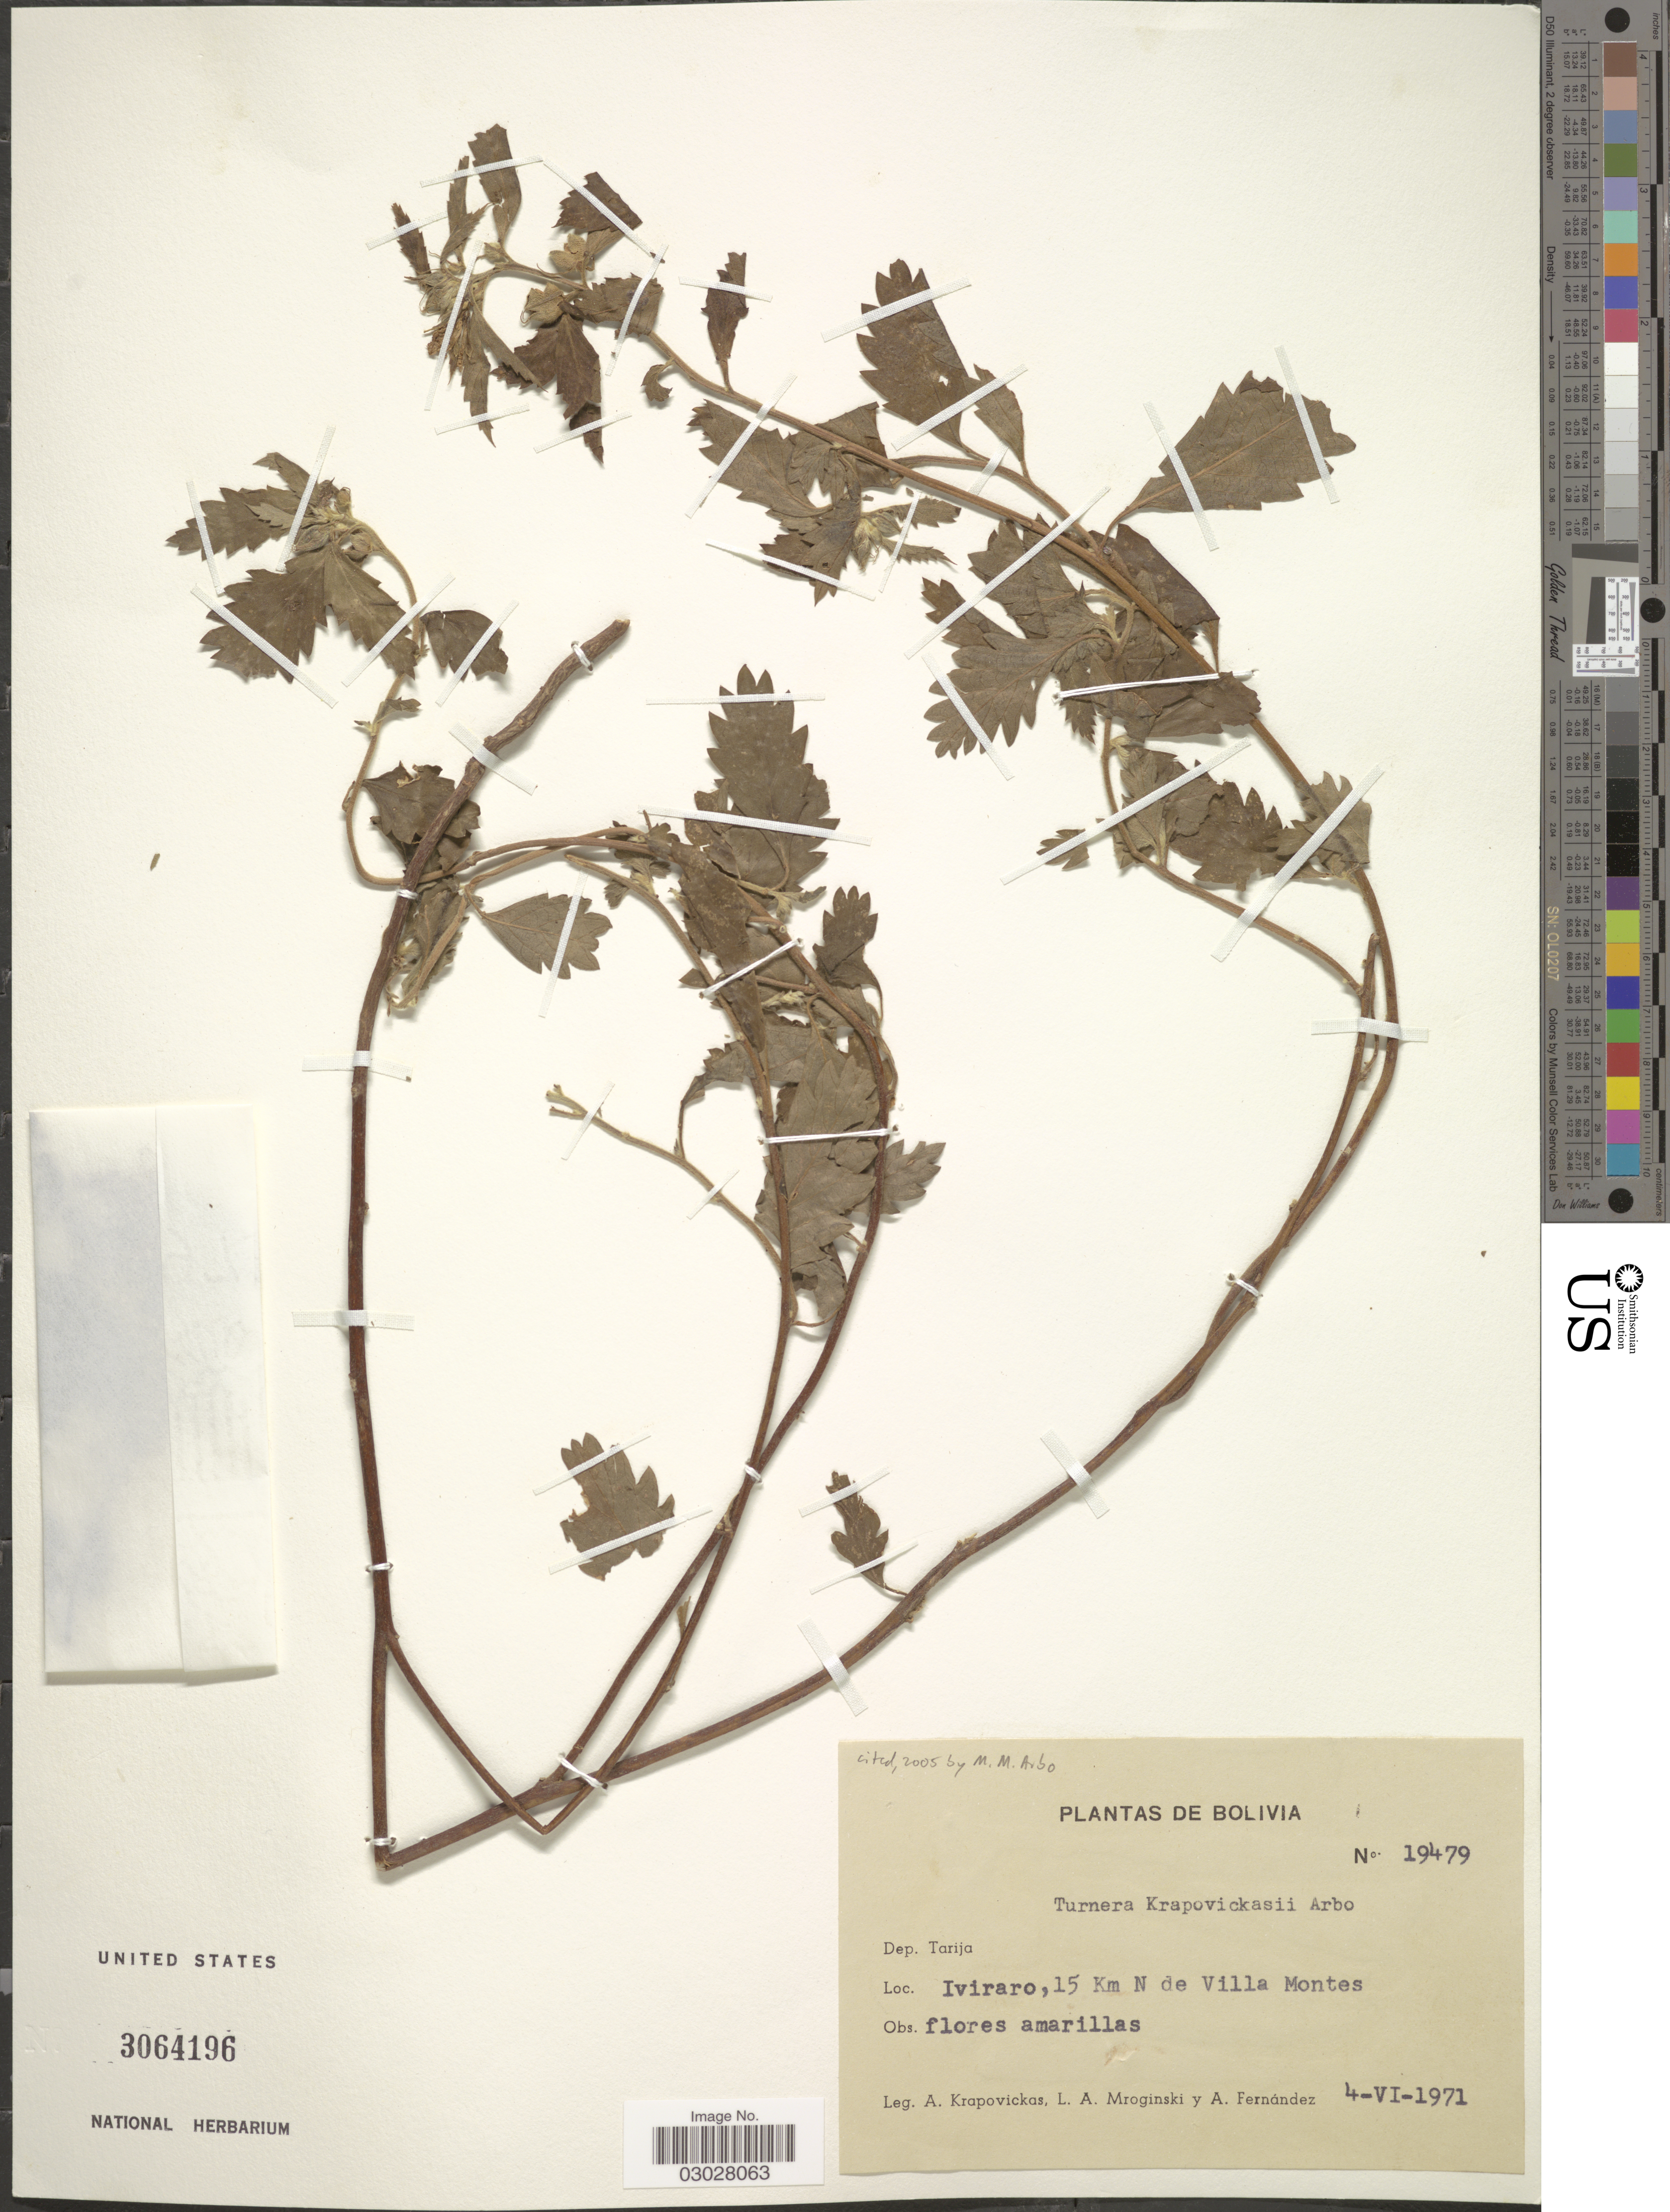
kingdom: Plantae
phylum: Tracheophyta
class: Magnoliopsida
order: Malpighiales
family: Turneraceae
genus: Turnera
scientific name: Turnera krapovickasii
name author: Arbo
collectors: A. Krapovickas, L. Mroginski & A. Fernández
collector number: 19479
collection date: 1971-06-04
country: Bolivia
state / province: Tarija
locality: Dep. Tarija. Iviraro, 15 Km N de Villa Montes.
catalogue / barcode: US 3064196